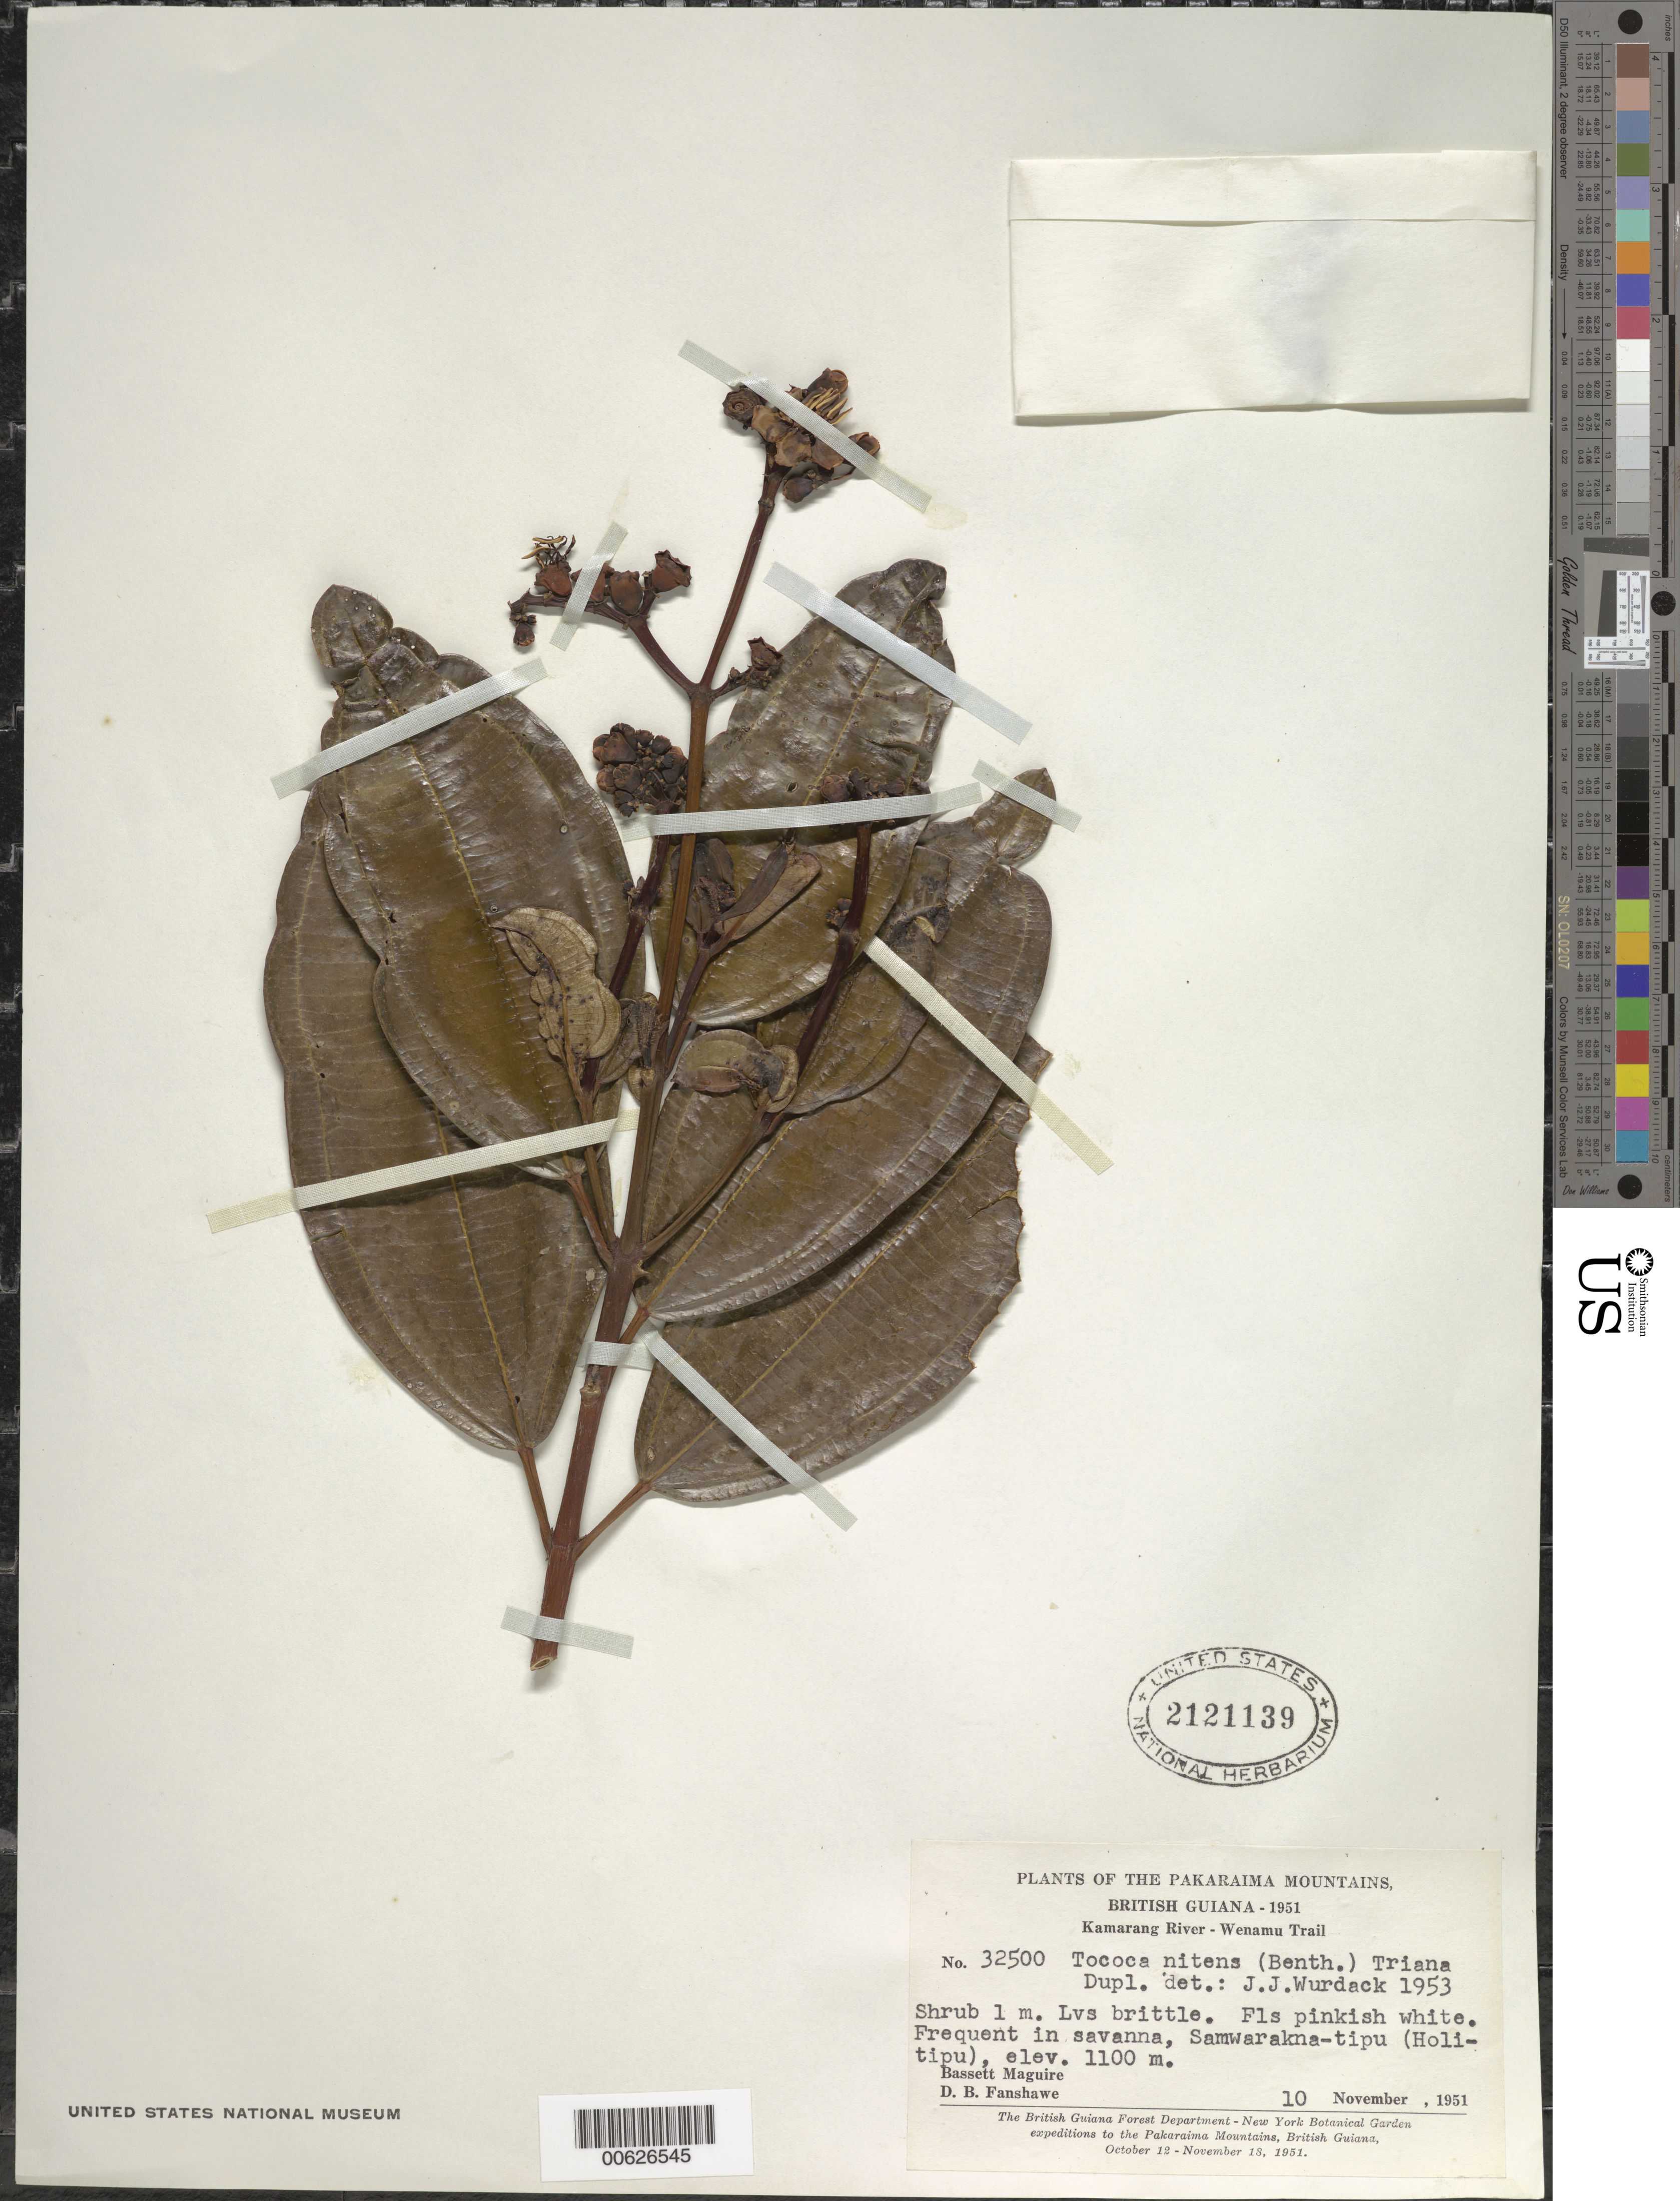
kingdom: Plantae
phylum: Tracheophyta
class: Magnoliopsida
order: Myrtales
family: Melastomataceae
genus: Tococa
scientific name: Tococa nitens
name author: (Benth.) Triana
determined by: Wurdack, John J., (US), US (UNITED STATES)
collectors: B. Maguire & D. B. Fanshawe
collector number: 32500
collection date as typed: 10-Nov-51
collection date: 1951-11-10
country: Guyana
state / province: Cuyuni-Mazaruni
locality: Samwarakna-tipu (Holi-tipu), Kamarang River - Wenamu Trail, Pakaraima Mts.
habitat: Savanna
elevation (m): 1100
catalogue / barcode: US 2121139